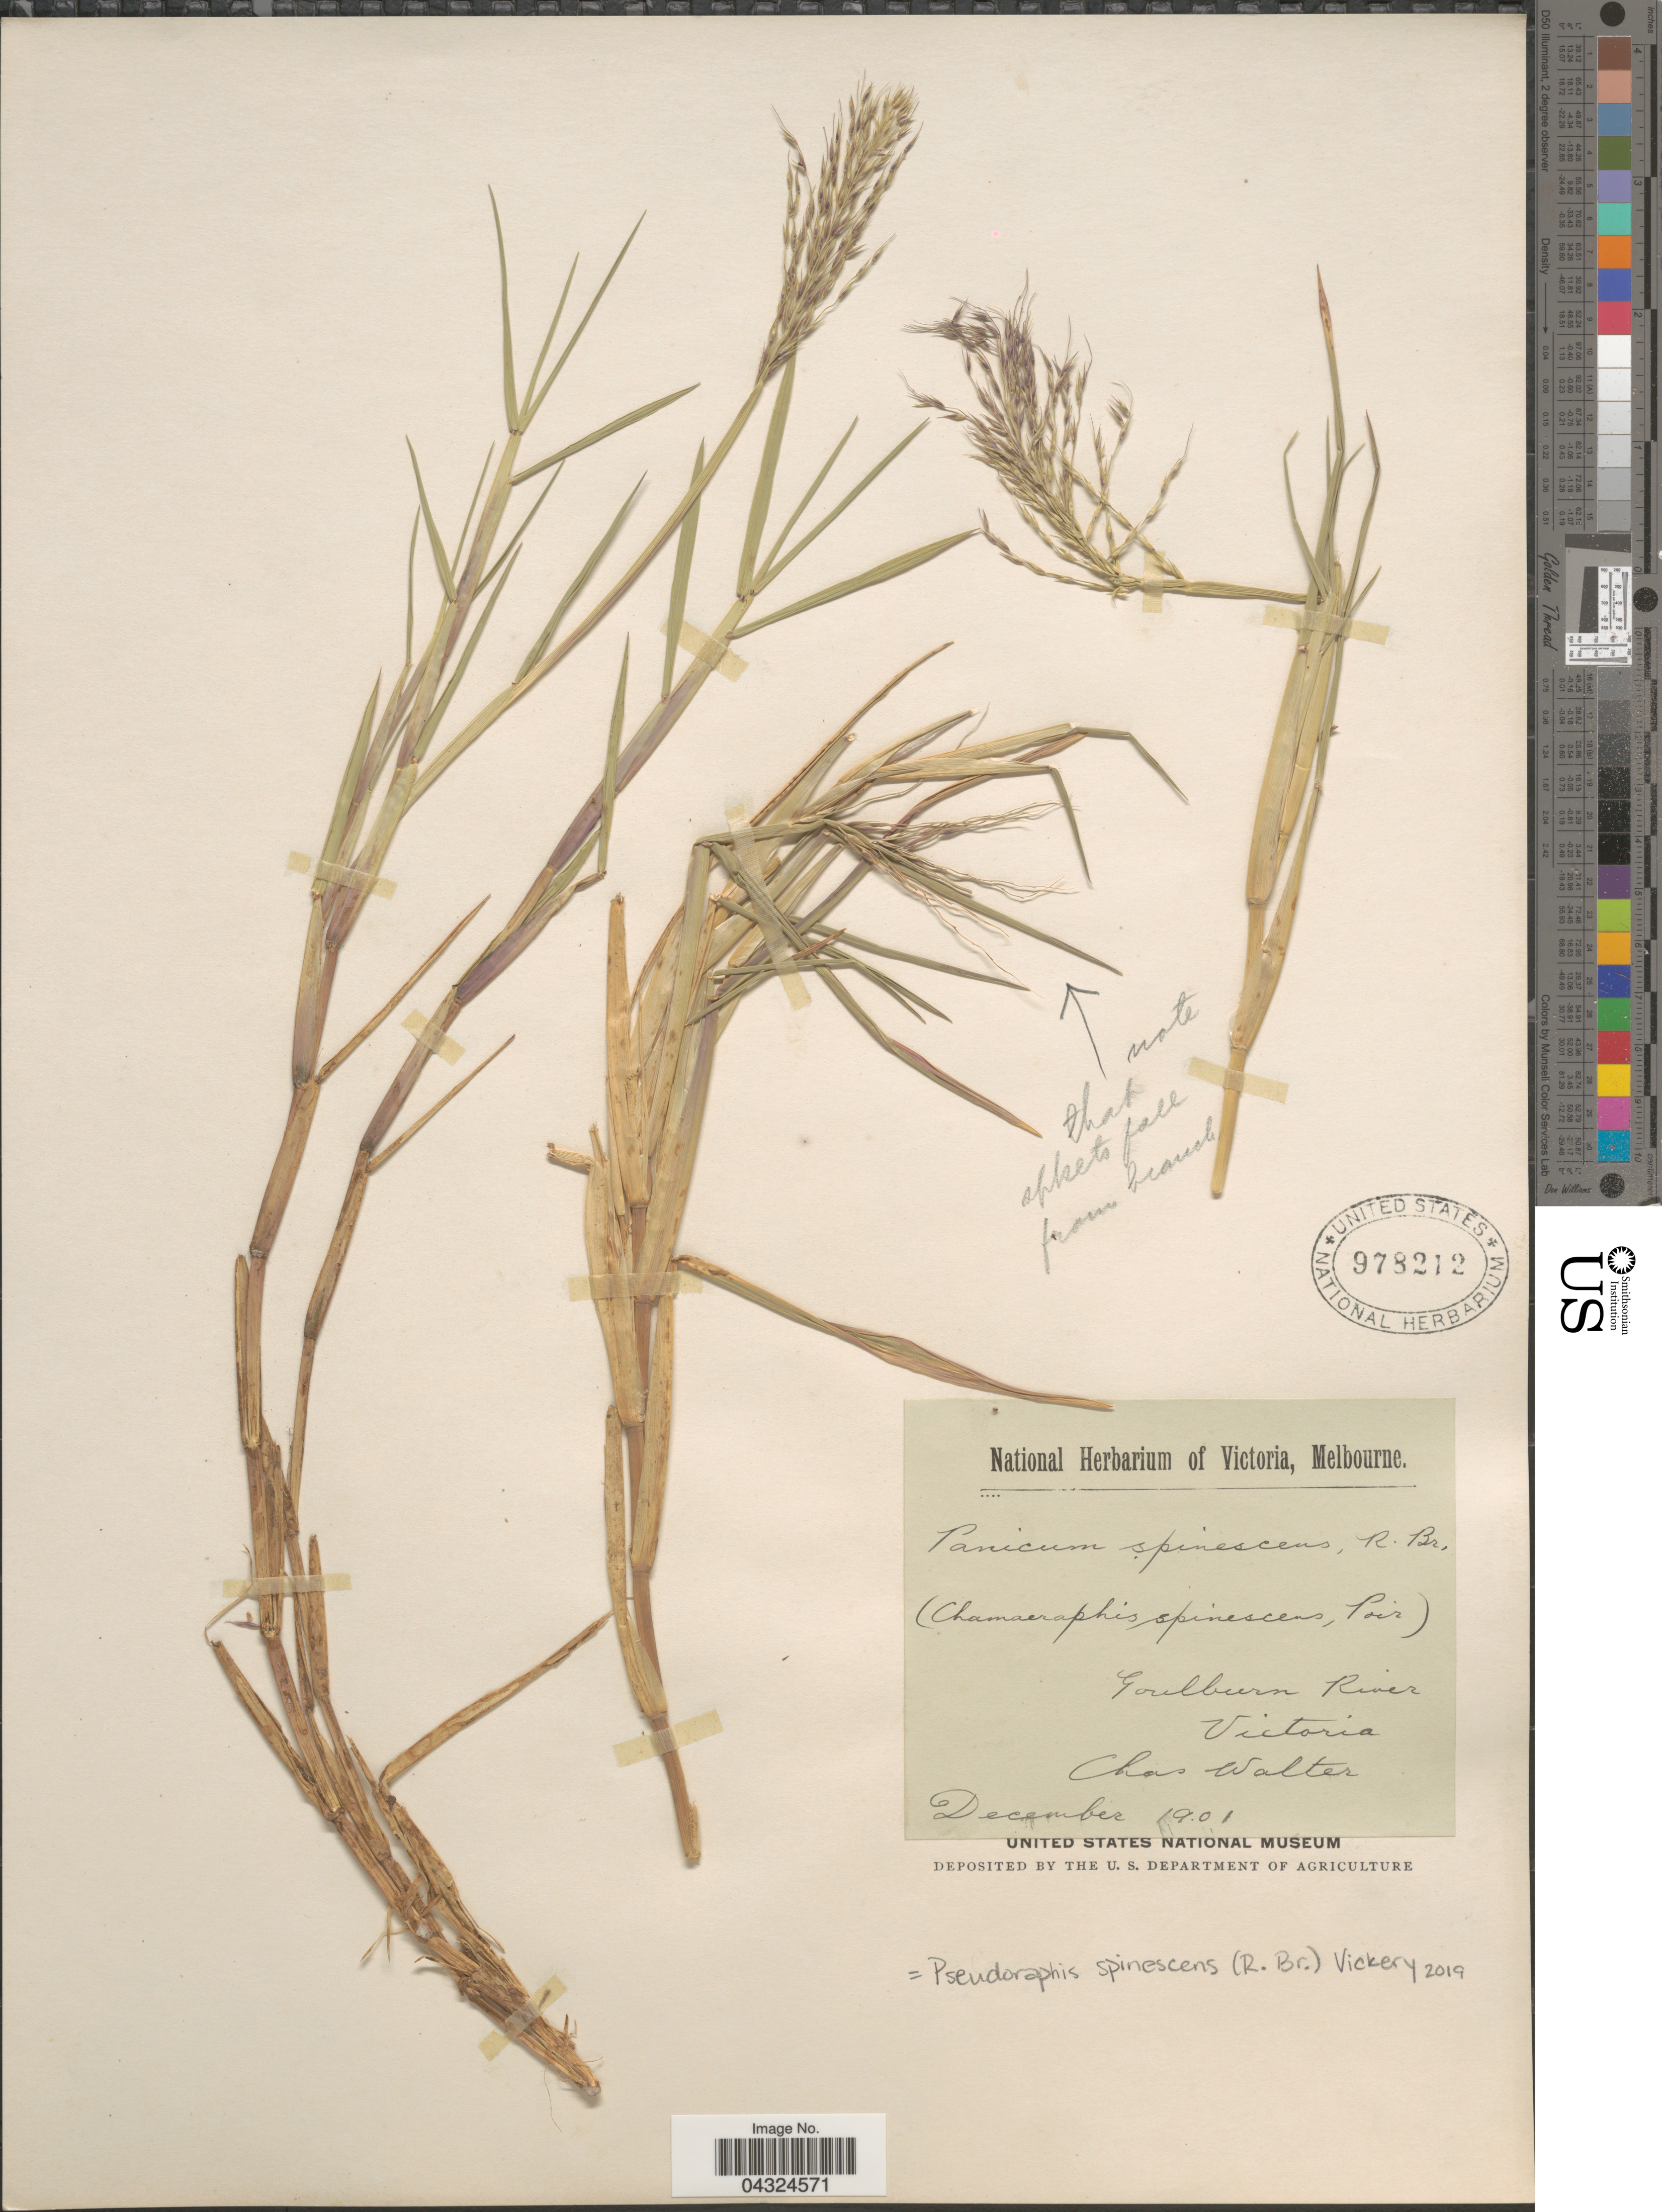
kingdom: Plantae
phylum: Tracheophyta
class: Liliopsida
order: Poales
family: Poaceae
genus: Pseudoraphis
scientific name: Pseudoraphis spinescens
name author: (R. Br.) Vickery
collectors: C. Walter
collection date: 1901-12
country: Australia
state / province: Victoria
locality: Goulburn River. Victoria.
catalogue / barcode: US 978212